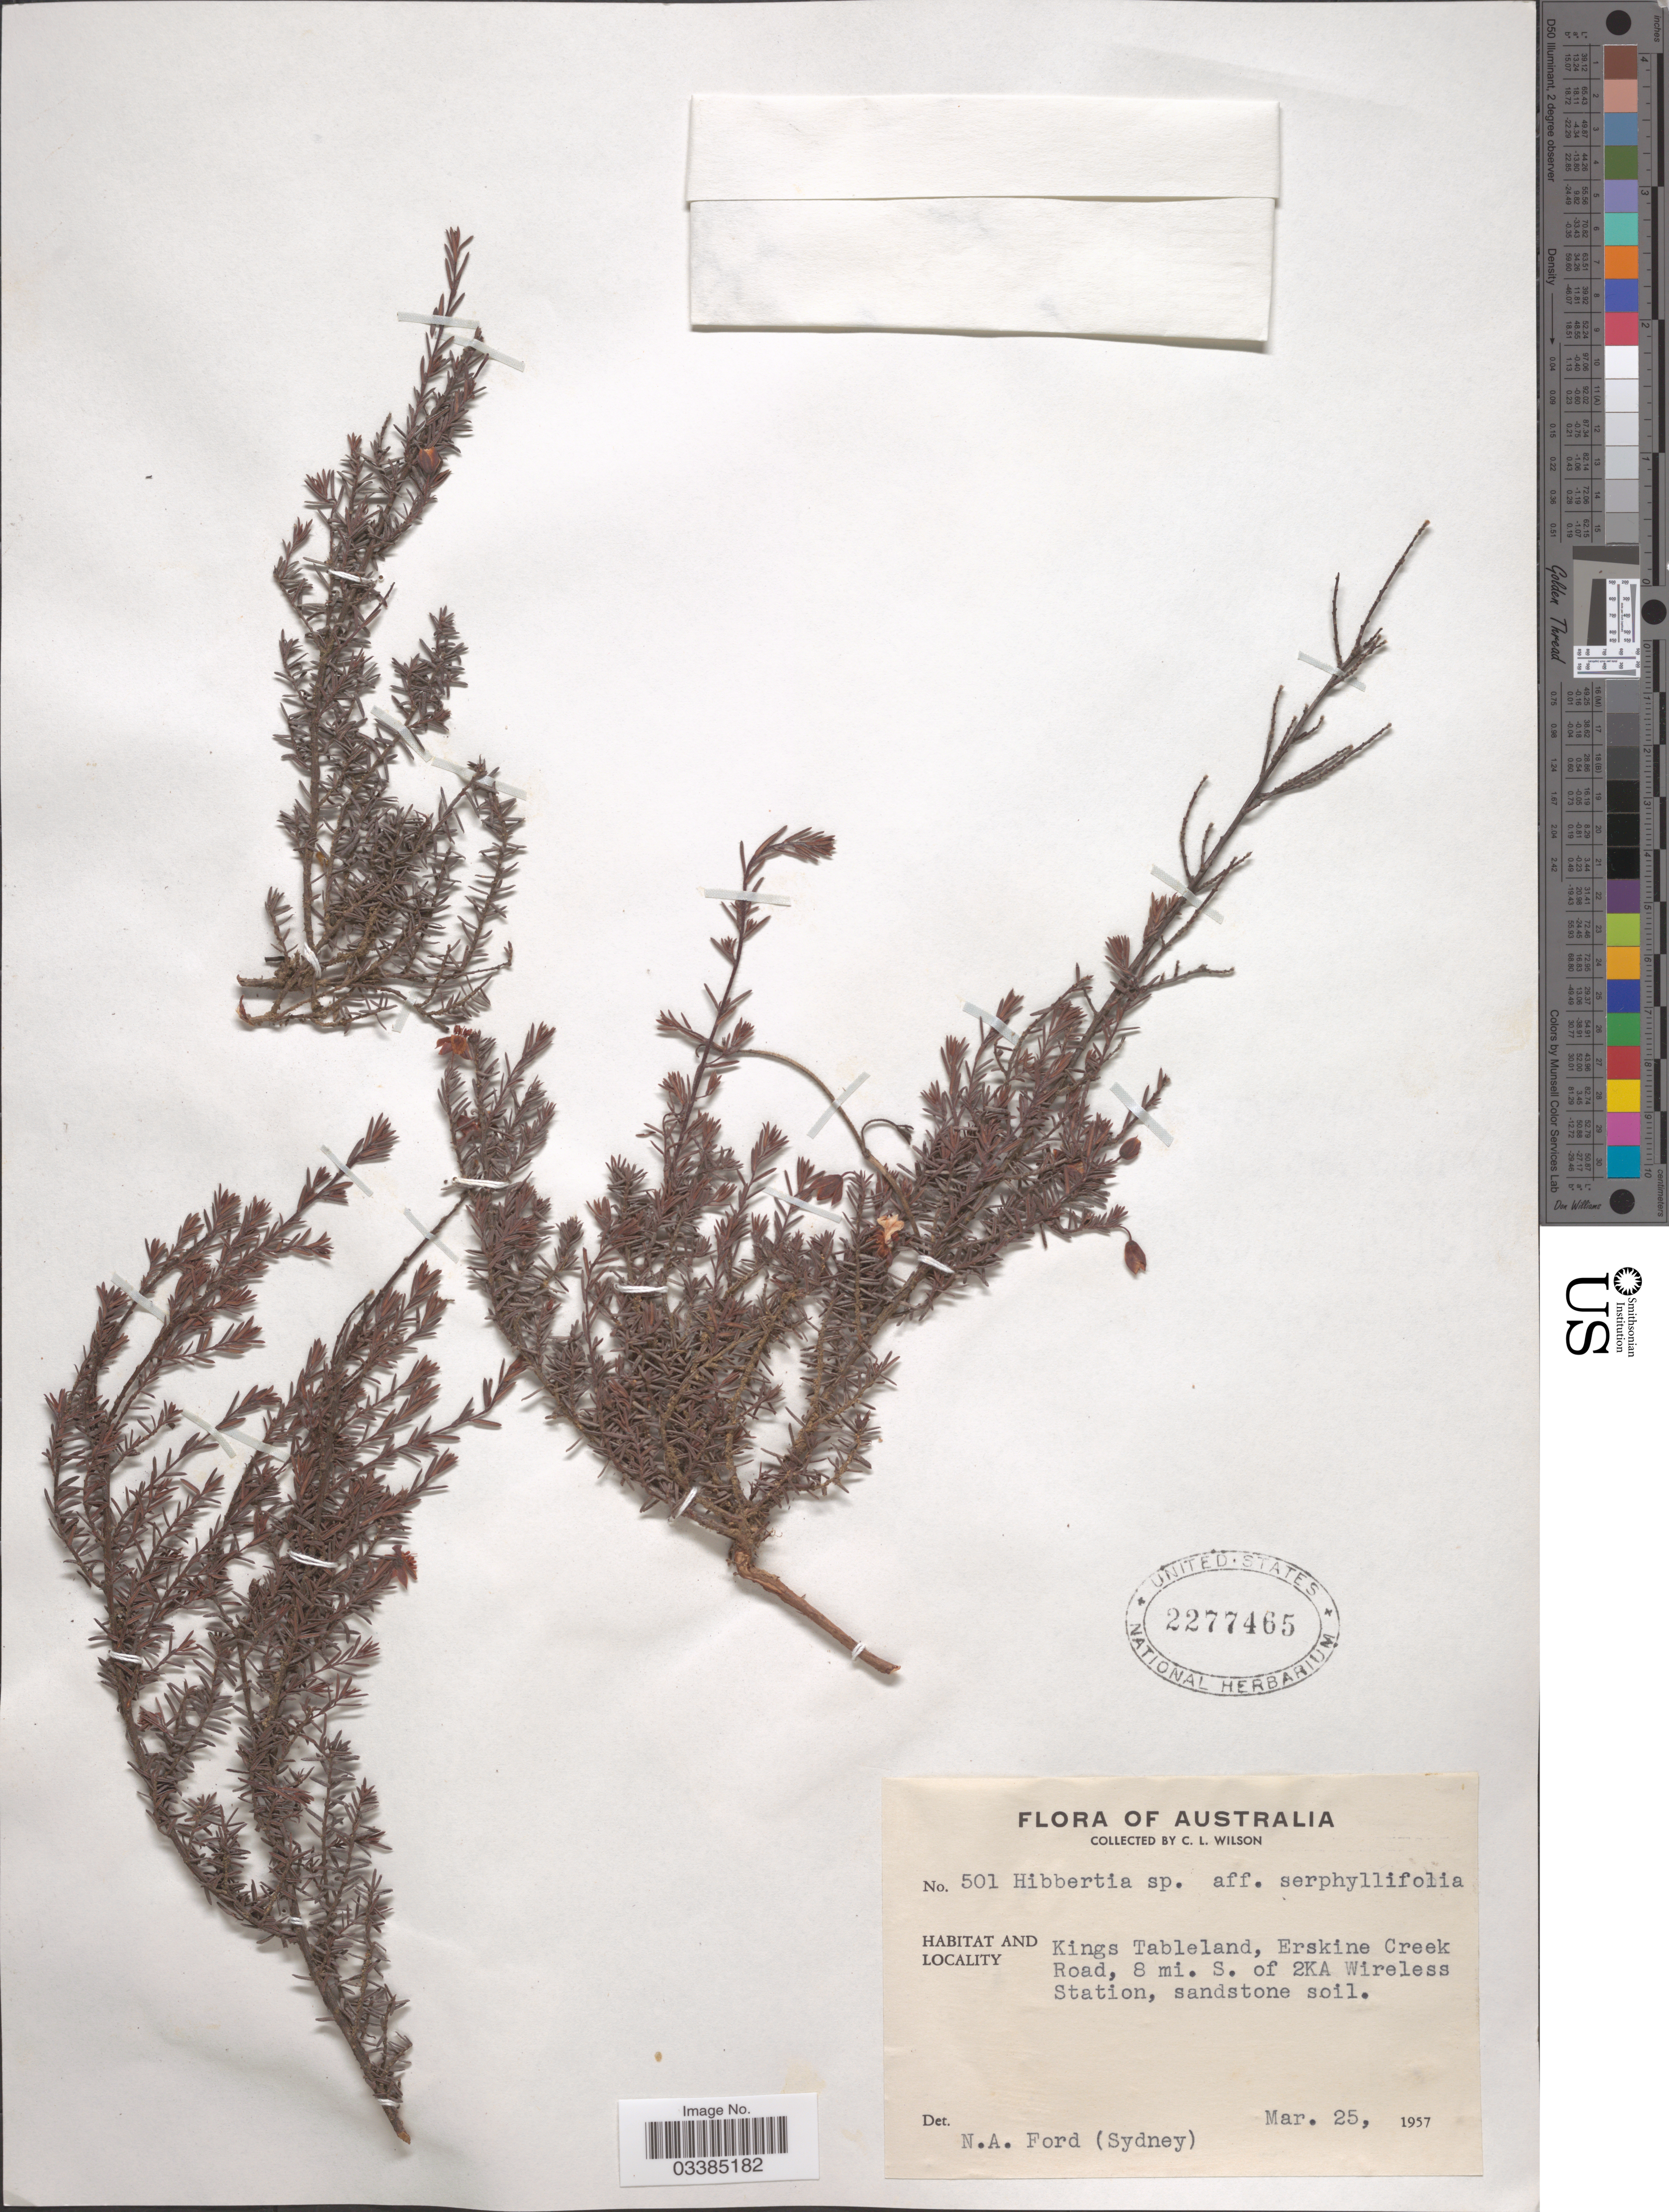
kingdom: Plantae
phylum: Tracheophyta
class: Magnoliopsida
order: Dilleniales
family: Dilleniaceae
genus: Hibbertia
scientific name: Hibbertia serpyllifolia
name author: R. Br. ex DC.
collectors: C. L. Wilson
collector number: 501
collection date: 1957-03-25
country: Australia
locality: Kings Tableland, Erskine Creek Road, 8 mi. S. of 2KA Wireless Station.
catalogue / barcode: US 2277465